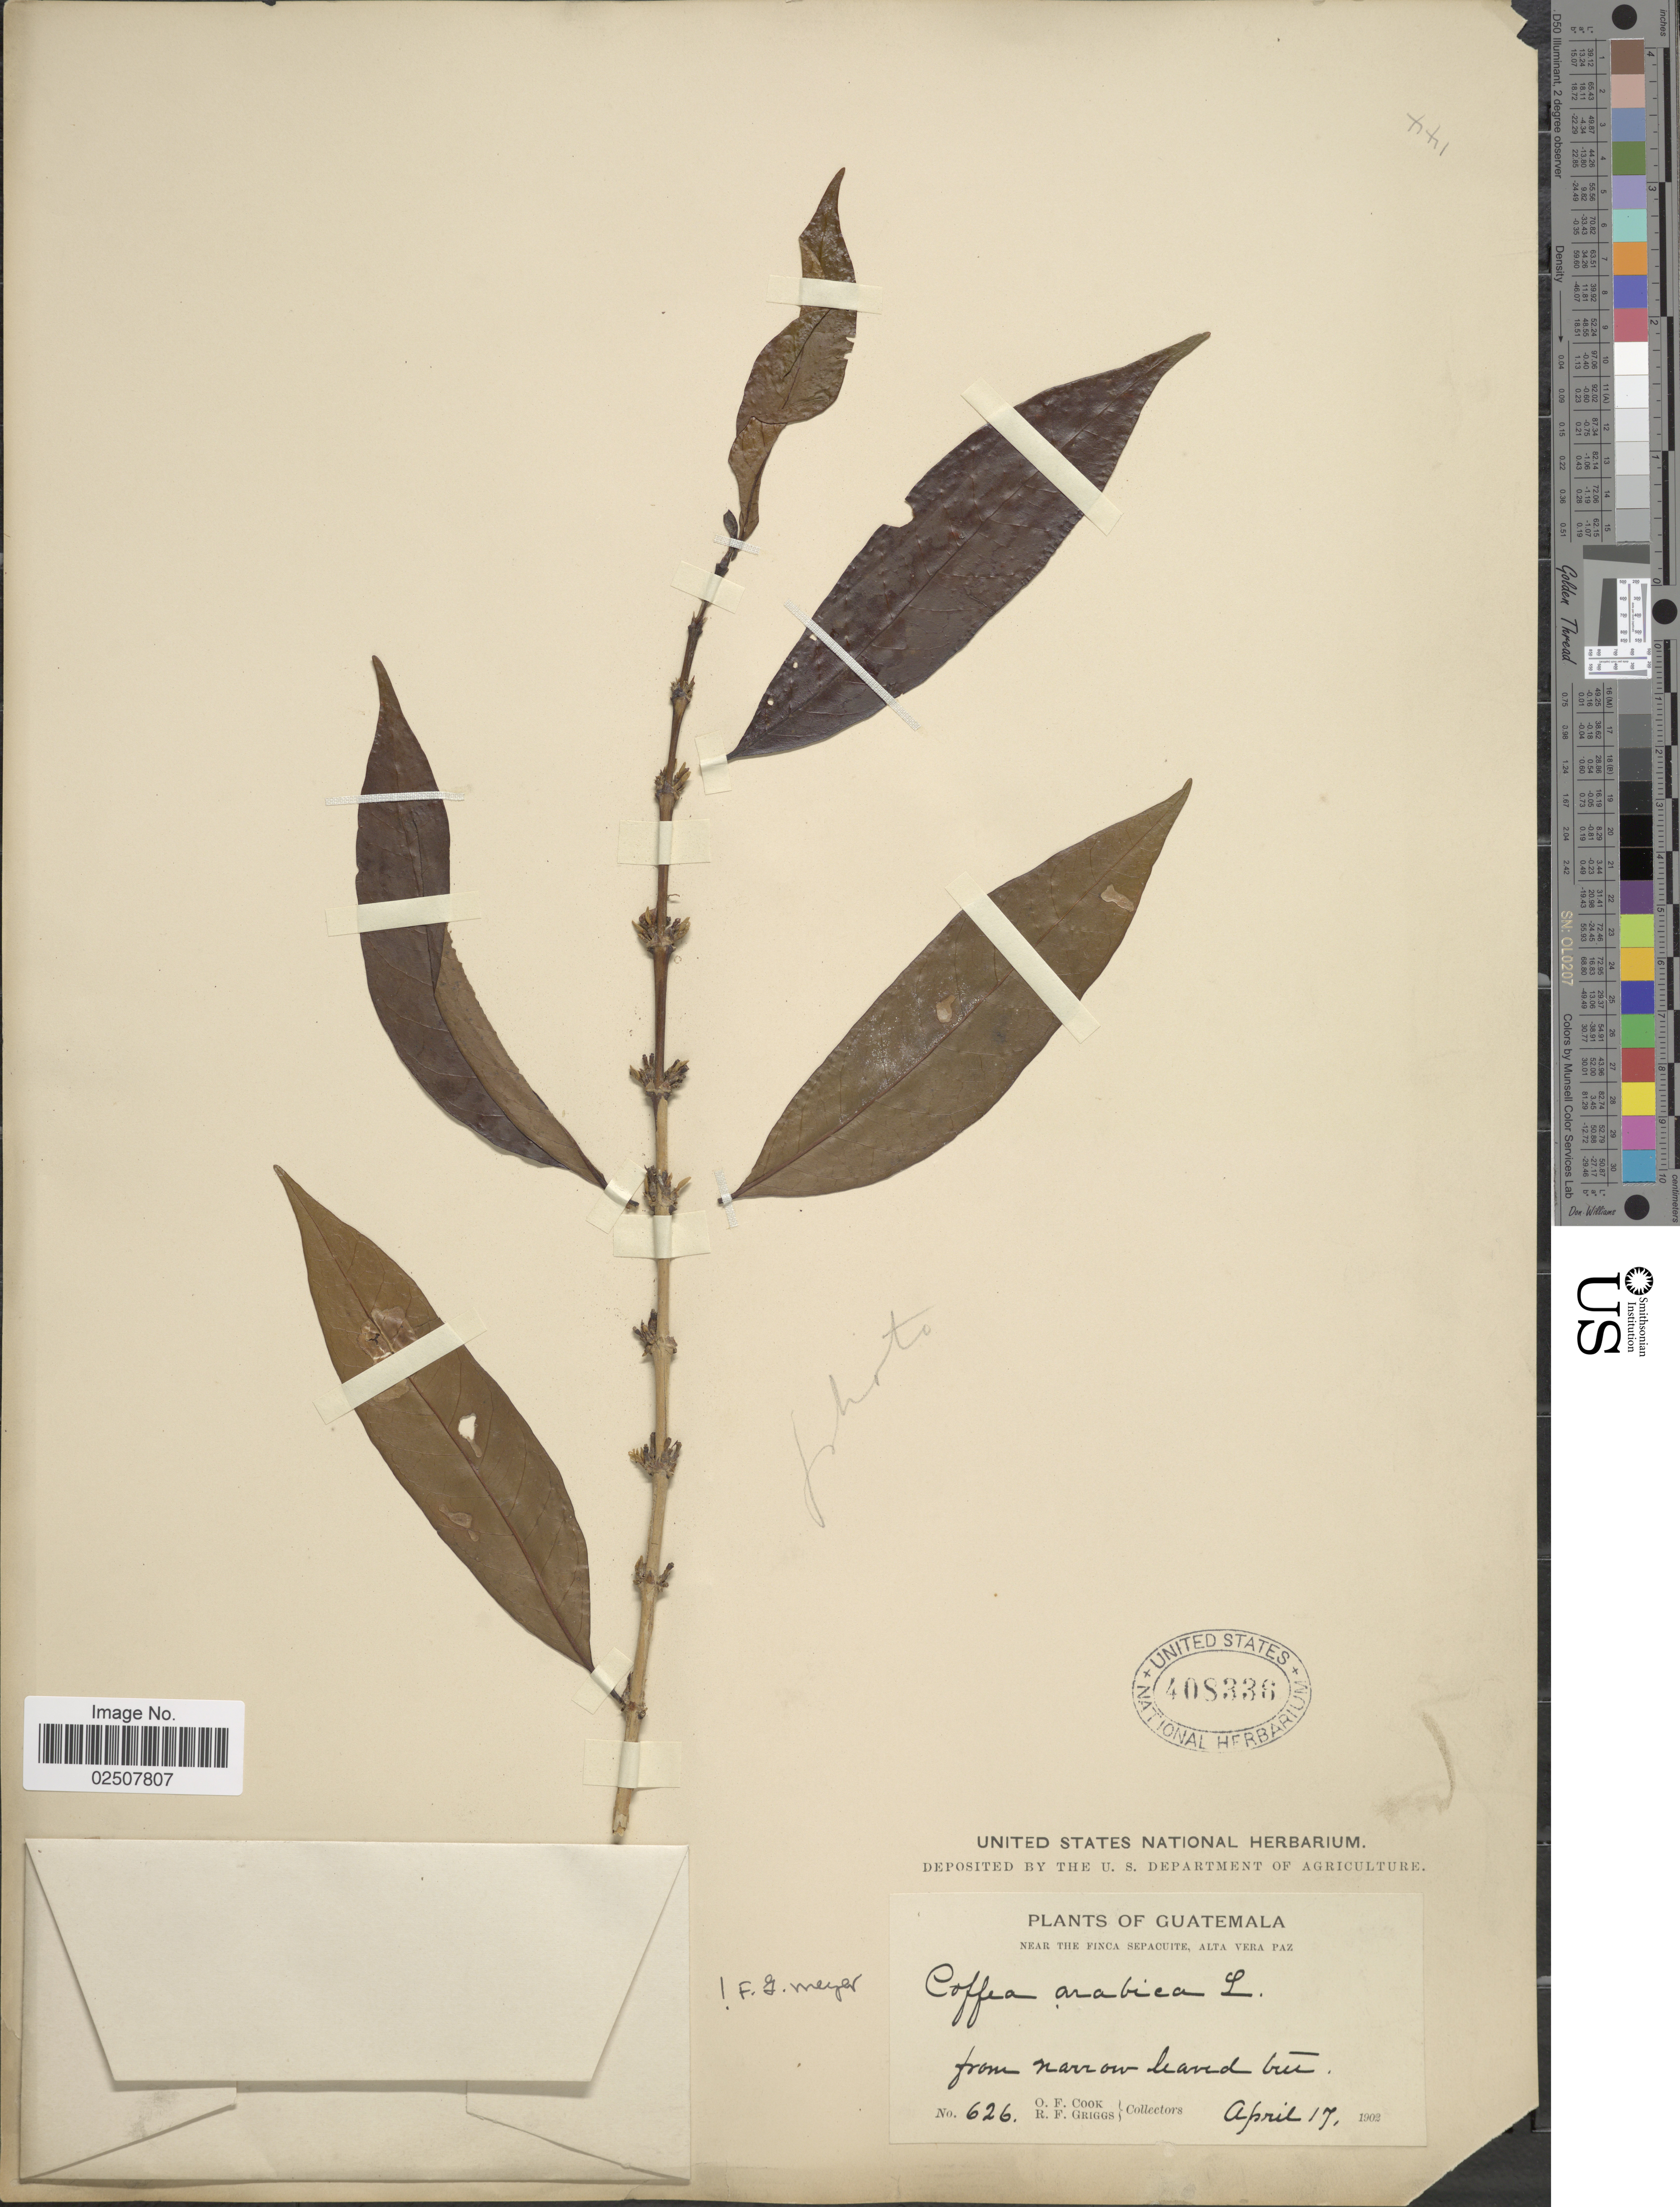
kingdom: Plantae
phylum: Tracheophyta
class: Magnoliopsida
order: Gentianales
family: Rubiaceae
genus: Coffea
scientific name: Coffea arabica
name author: L.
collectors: O. F. Cook & R. F. Griggs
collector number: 626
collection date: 1902-04-17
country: Guatemala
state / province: Alta Verapaz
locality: Near The Finca Sepacuite, from narrow leaved tree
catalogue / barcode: US 408336